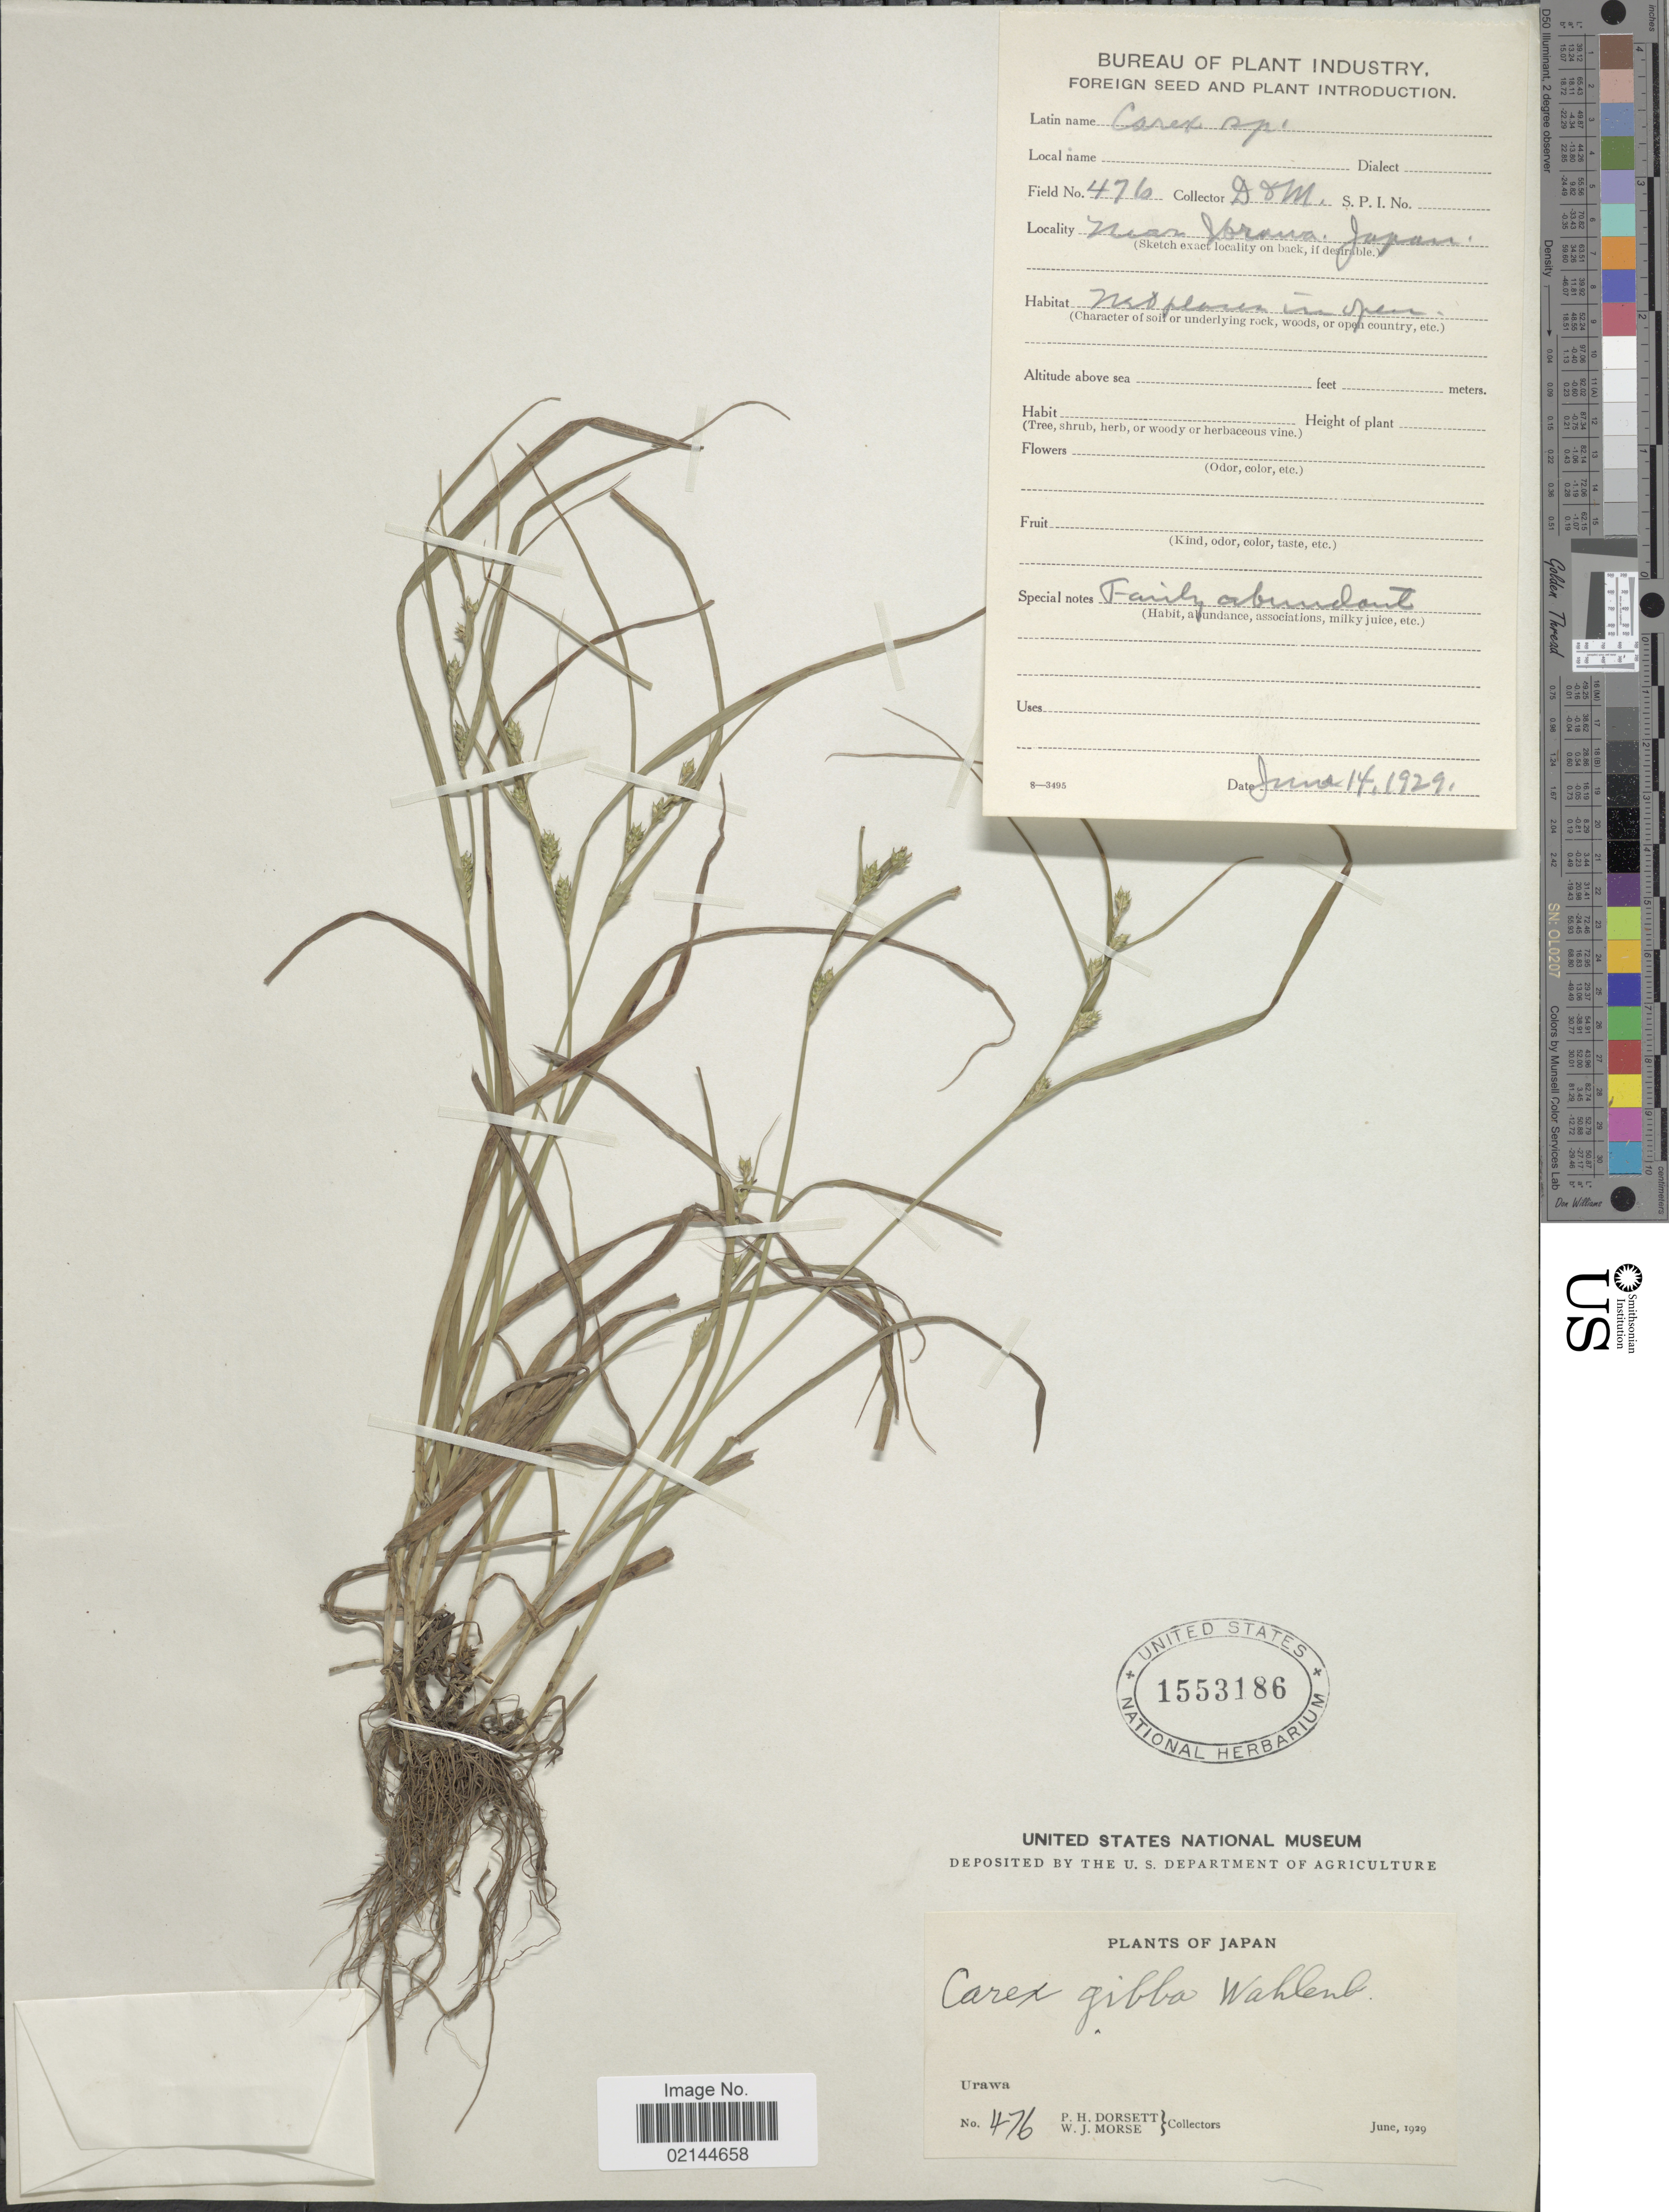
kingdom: Plantae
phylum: Tracheophyta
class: Liliopsida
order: Poales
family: Cyperaceae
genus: Carex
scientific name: Carex gibba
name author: Wahlenb.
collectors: P. H. Dorsett & W. J. Morse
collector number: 476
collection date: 1929-06-14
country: Japan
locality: Near Urawa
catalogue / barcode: US 1553186